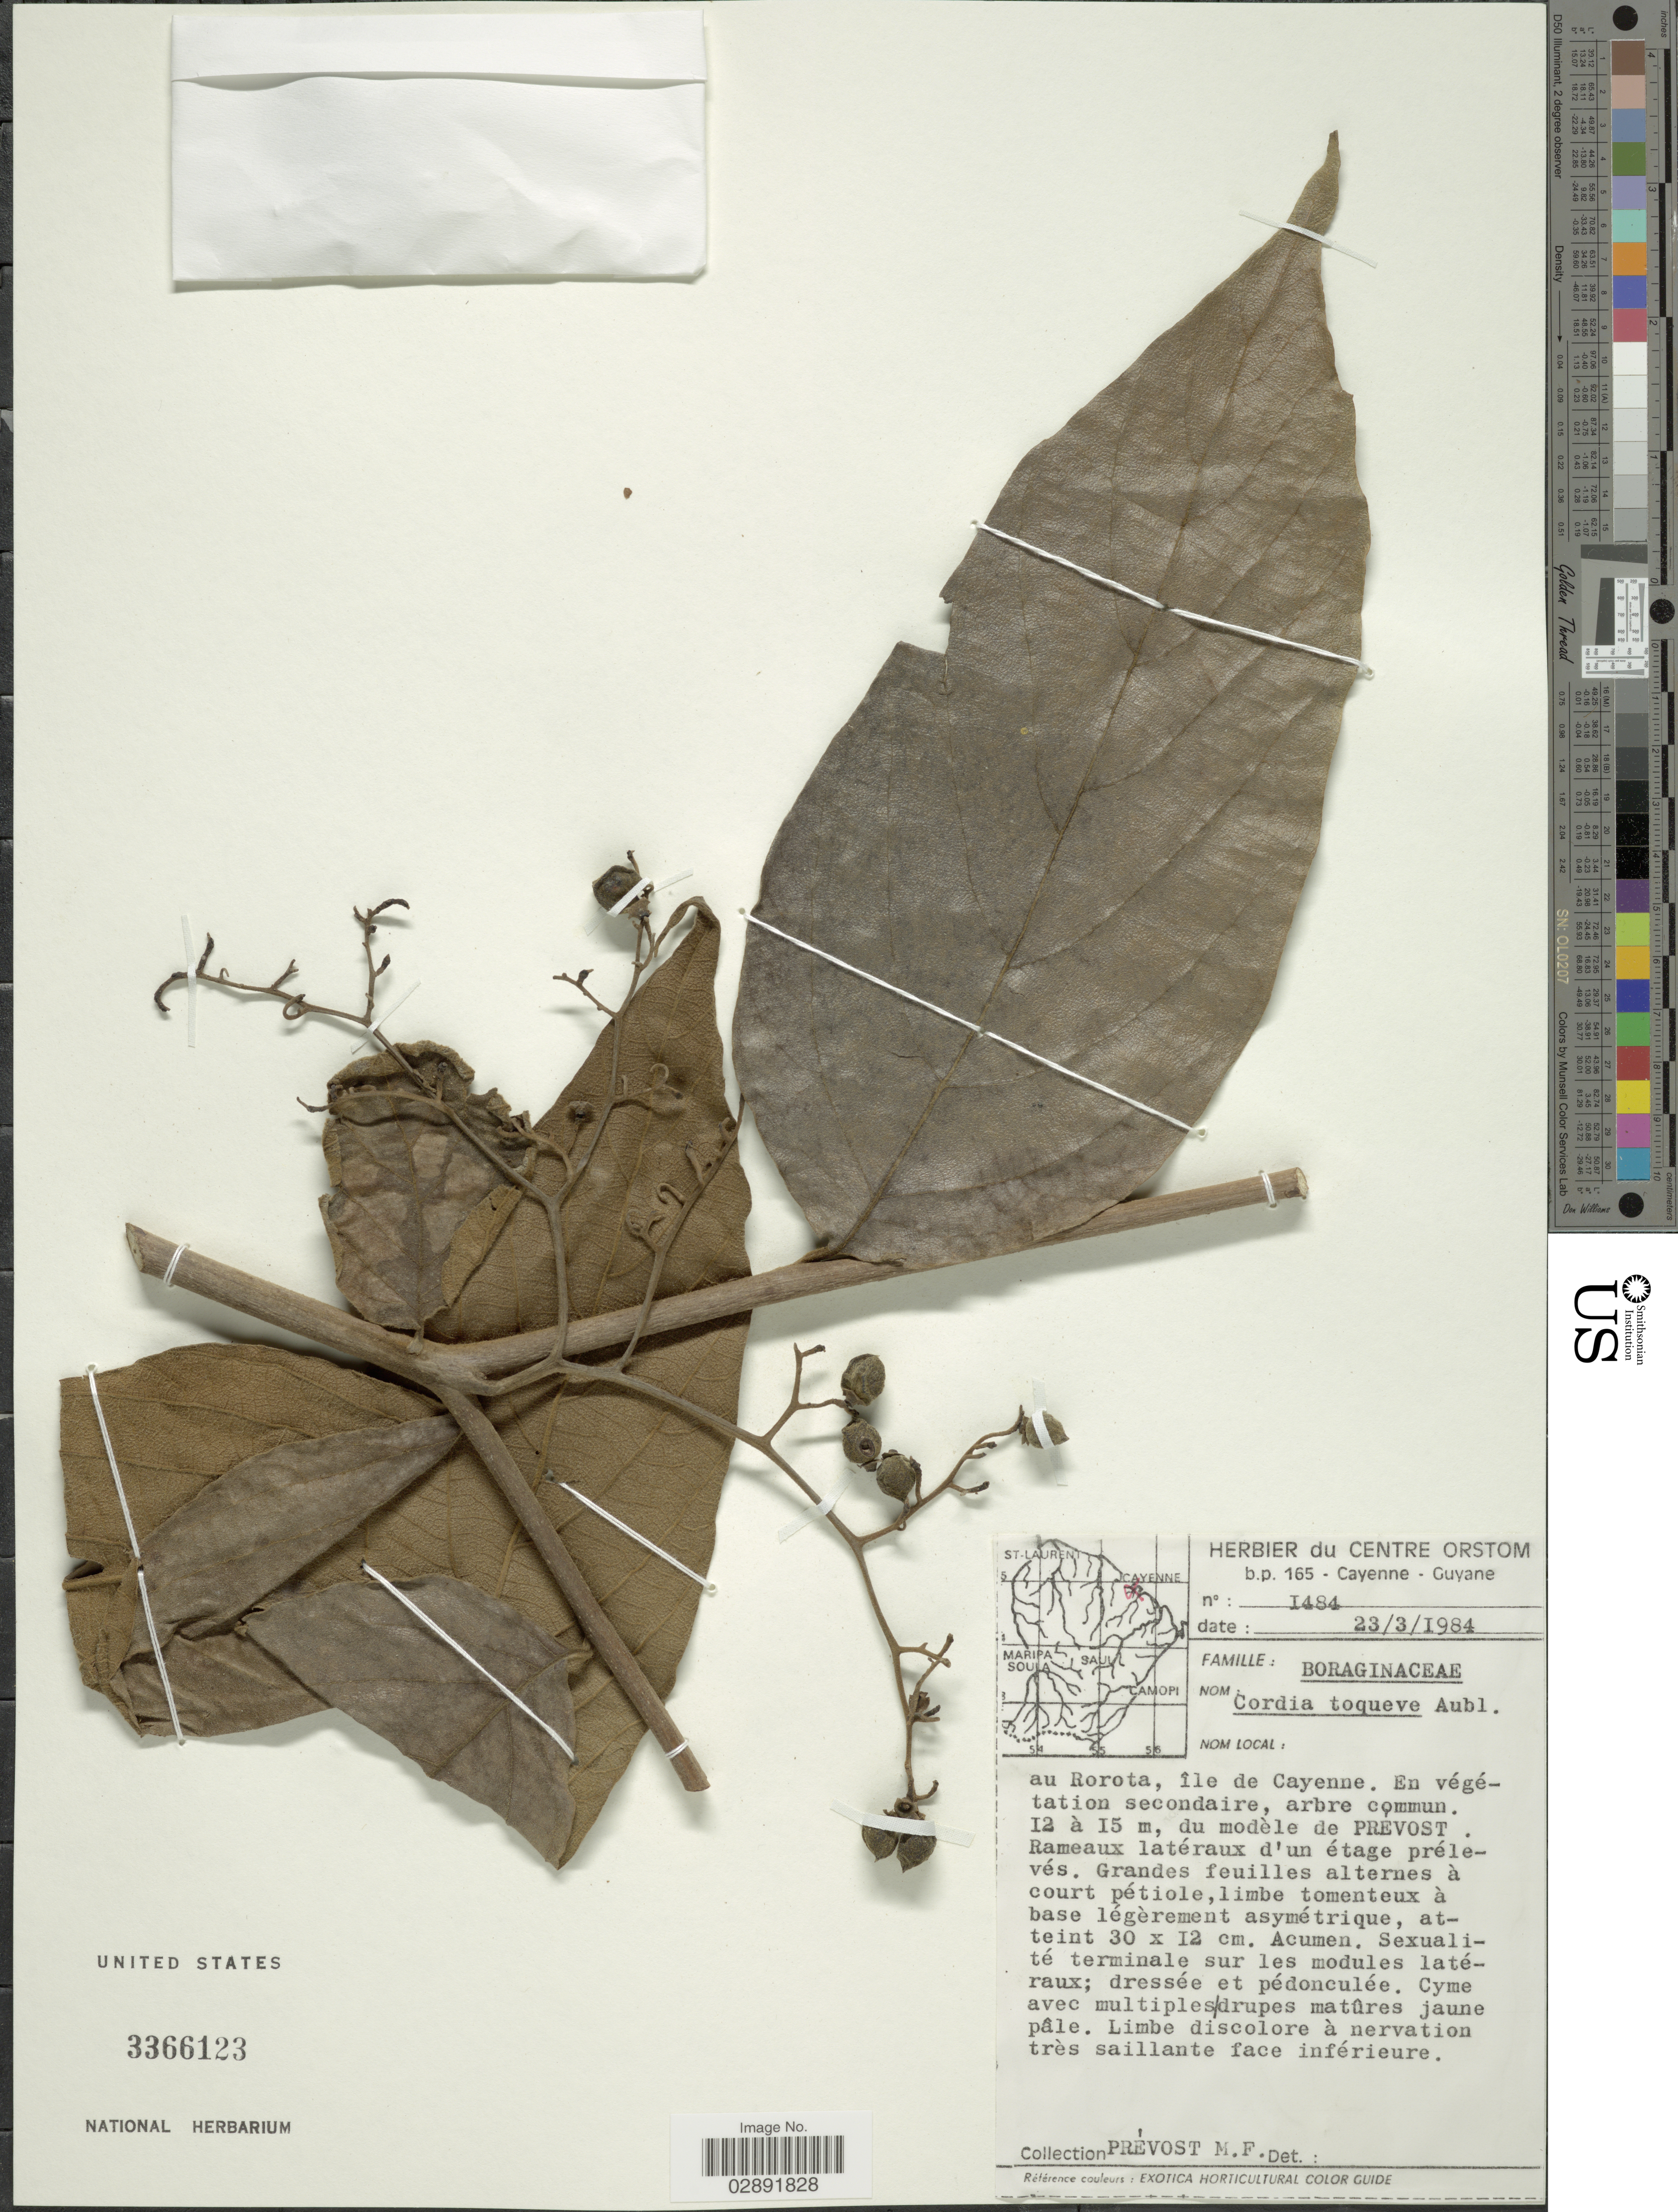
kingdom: Plantae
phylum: Tracheophyta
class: Magnoliopsida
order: Boraginales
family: Cordiaceae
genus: Cordia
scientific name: Cordia toqueve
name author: Aubl.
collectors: M. Prévost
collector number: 1484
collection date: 1984-03-23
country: French Guiana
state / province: Cayenne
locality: Au Rorota, île de Cayenne.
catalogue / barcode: US 3366123